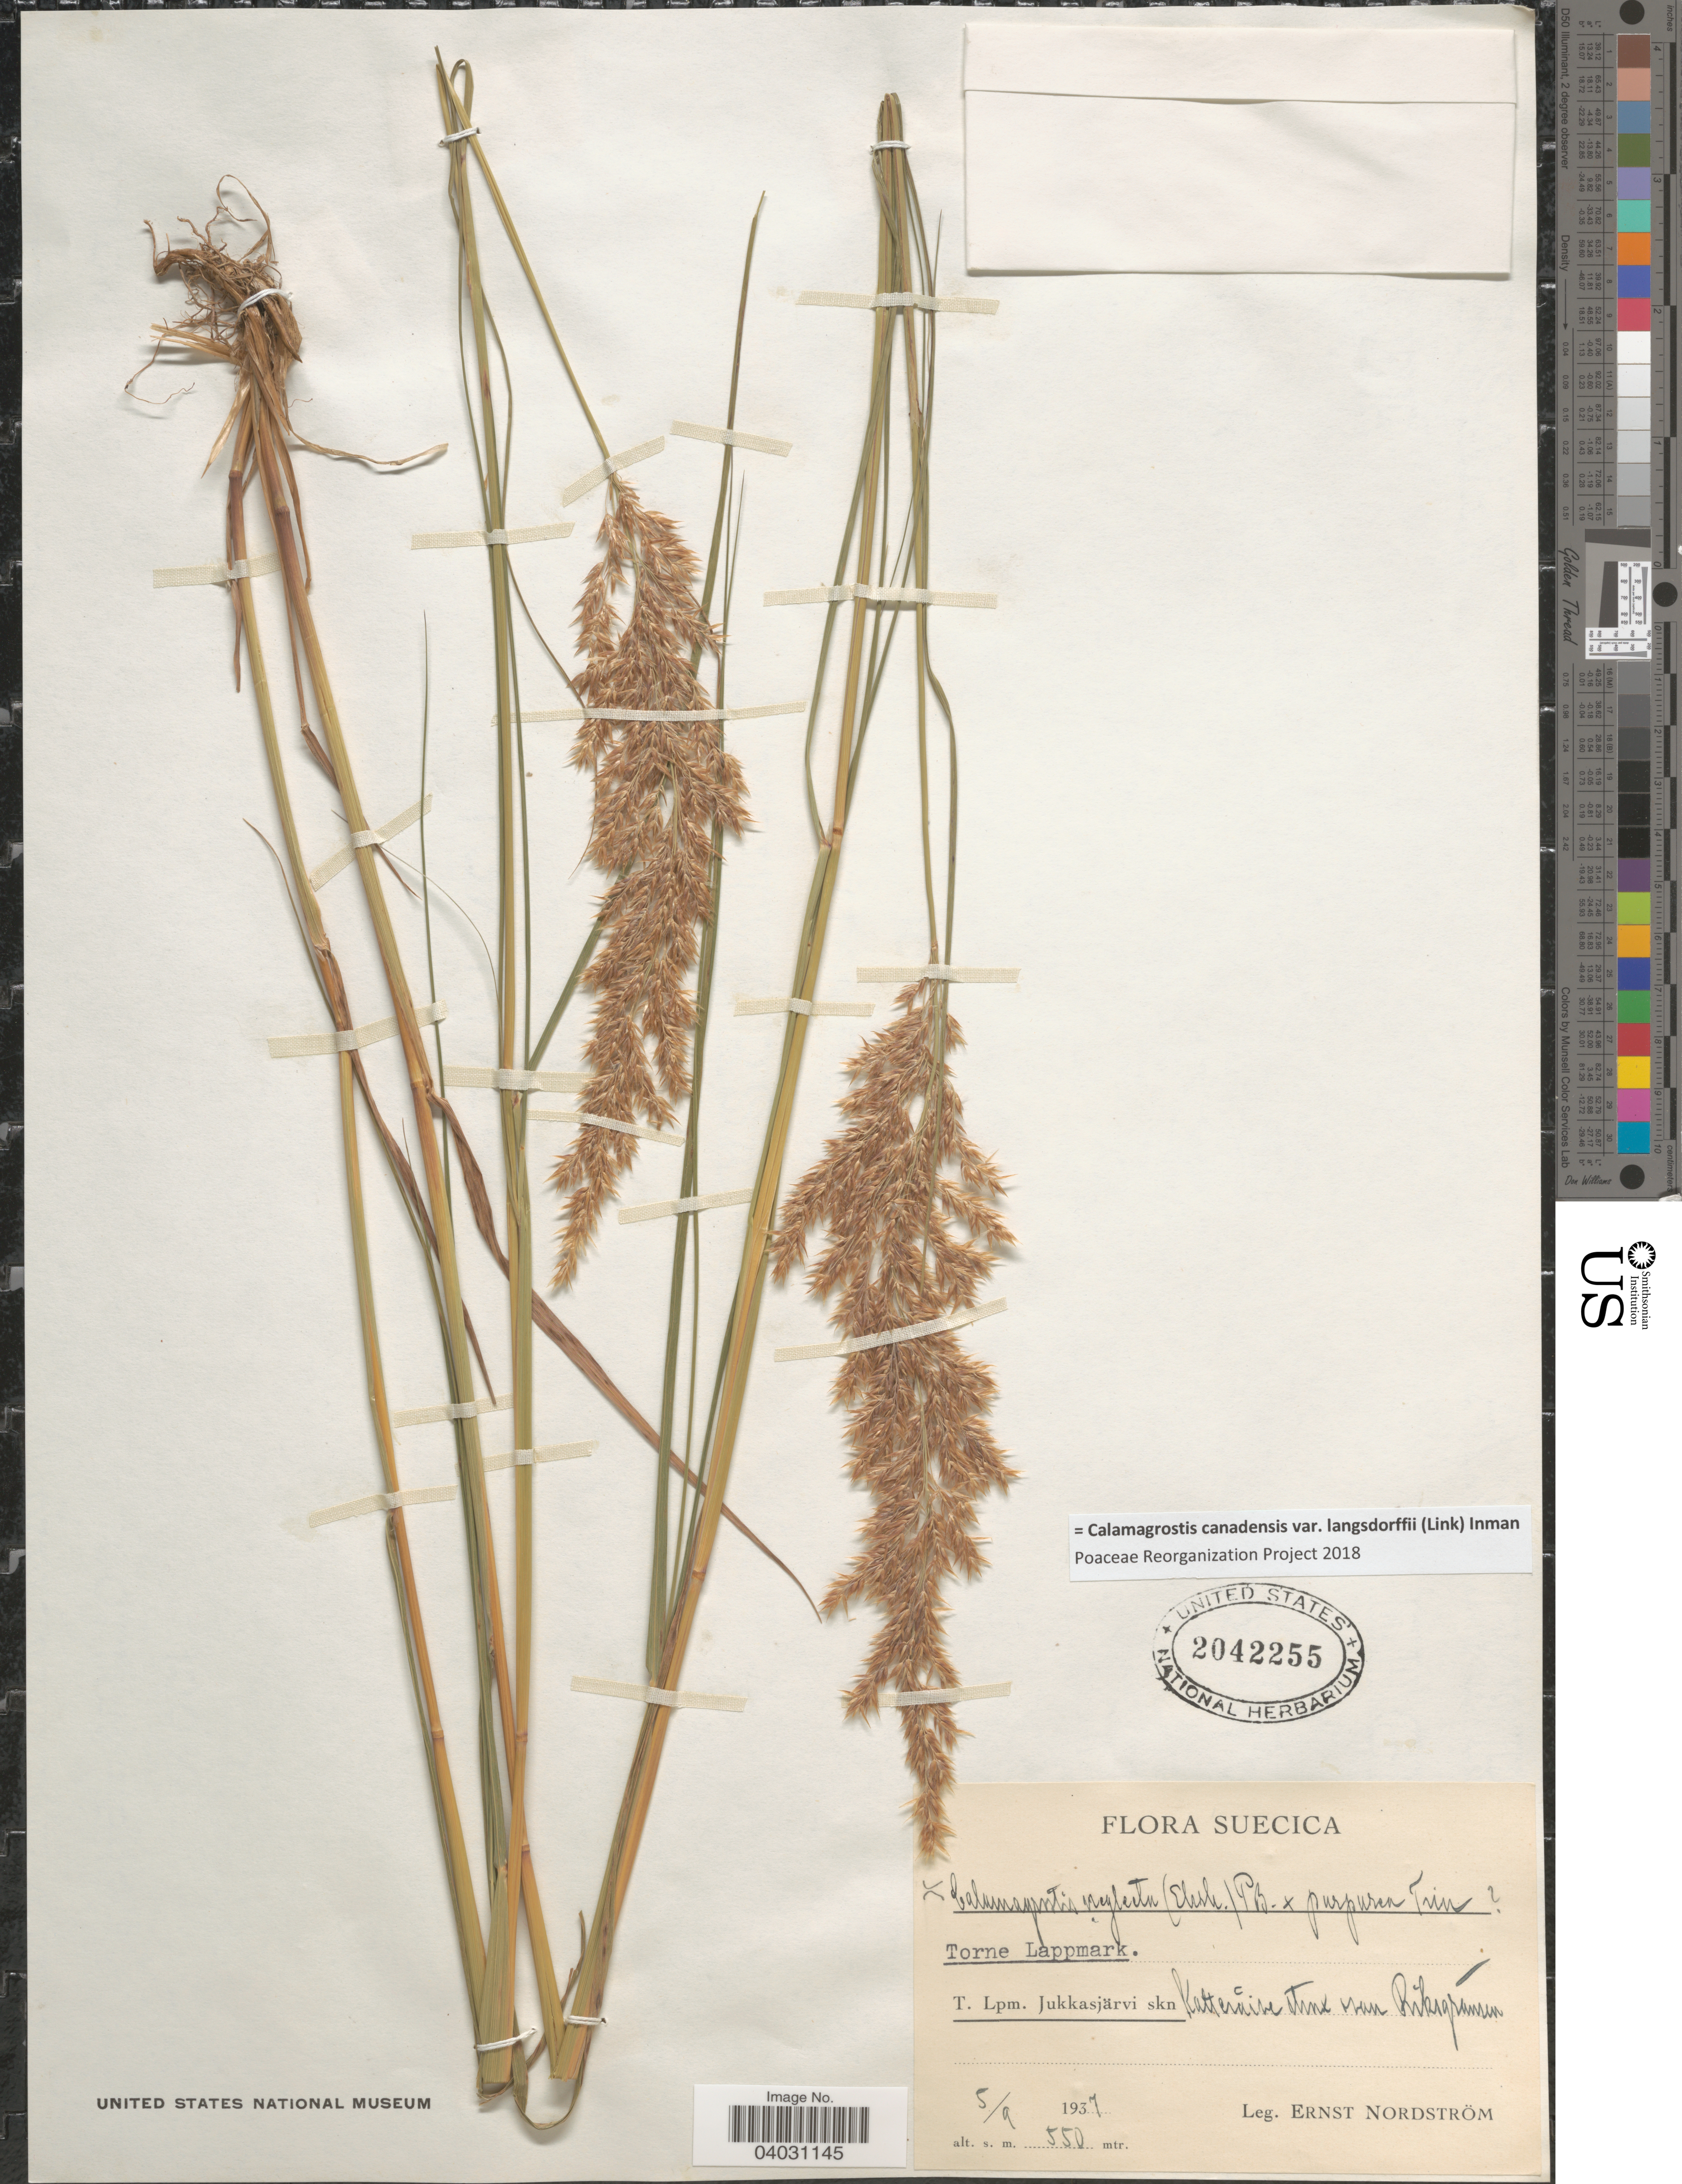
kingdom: Plantae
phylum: Tracheophyta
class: Liliopsida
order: Poales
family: Poaceae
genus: Calamagrostis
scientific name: Calamagrostis canadensis var. langsdorffii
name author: (Link) Inman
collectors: E. Nordström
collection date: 1937-09-05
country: Sweden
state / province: Norrbotten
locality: Suecica. Torne Lappmark. T. Lpm. Jukkasjärvi skn Katteraine [interpreted] strax ovan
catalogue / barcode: US 2042255